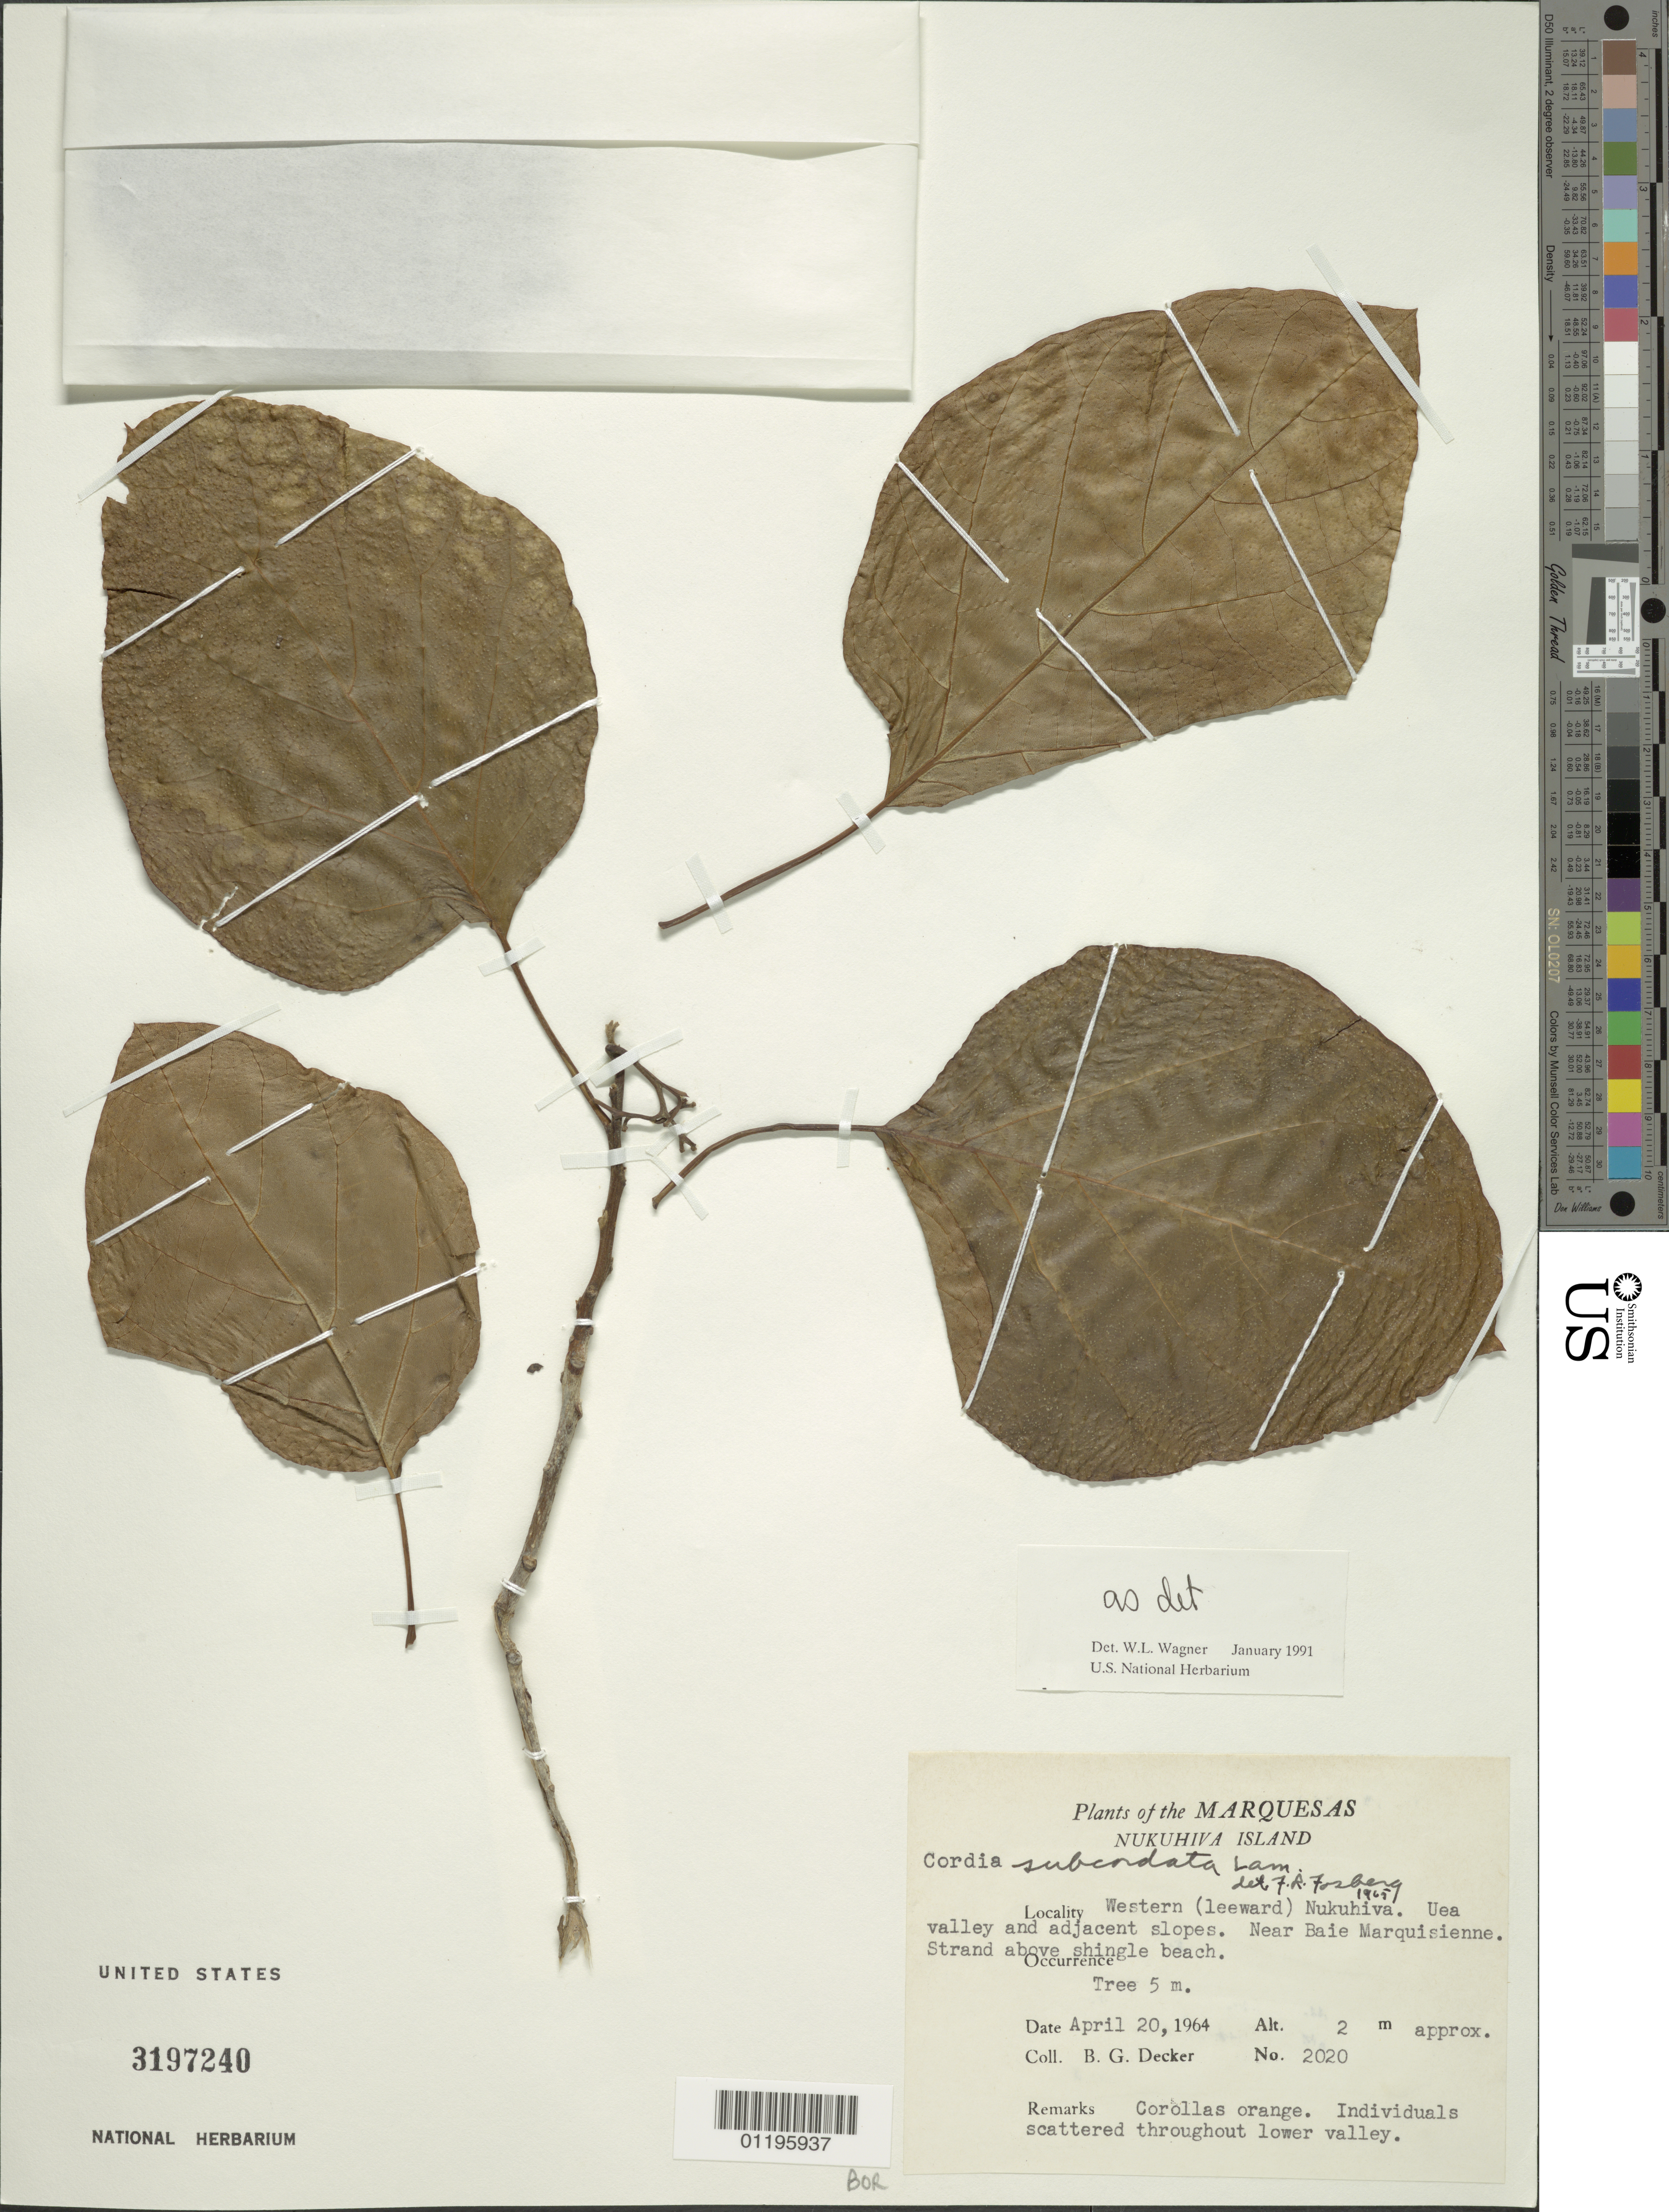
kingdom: Plantae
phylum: Tracheophyta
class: Magnoliopsida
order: Boraginales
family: Cordiaceae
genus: Cordia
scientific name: Cordia subcordata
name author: Lam.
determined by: Wagner, W. L., (BOT), Smithsonian Institution - National Museum of Natural History (UNITED STATES)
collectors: B. G. Decker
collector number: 2020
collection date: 1964-04-20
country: French Polynesia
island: Nuku Hiva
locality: Leeward (W) side of island, Uea Valley and adjacent slopes, near Baie Marquisienne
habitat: Strand above shingle beach. Individuals scattered throughout lower valley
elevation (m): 2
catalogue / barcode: US 3197240